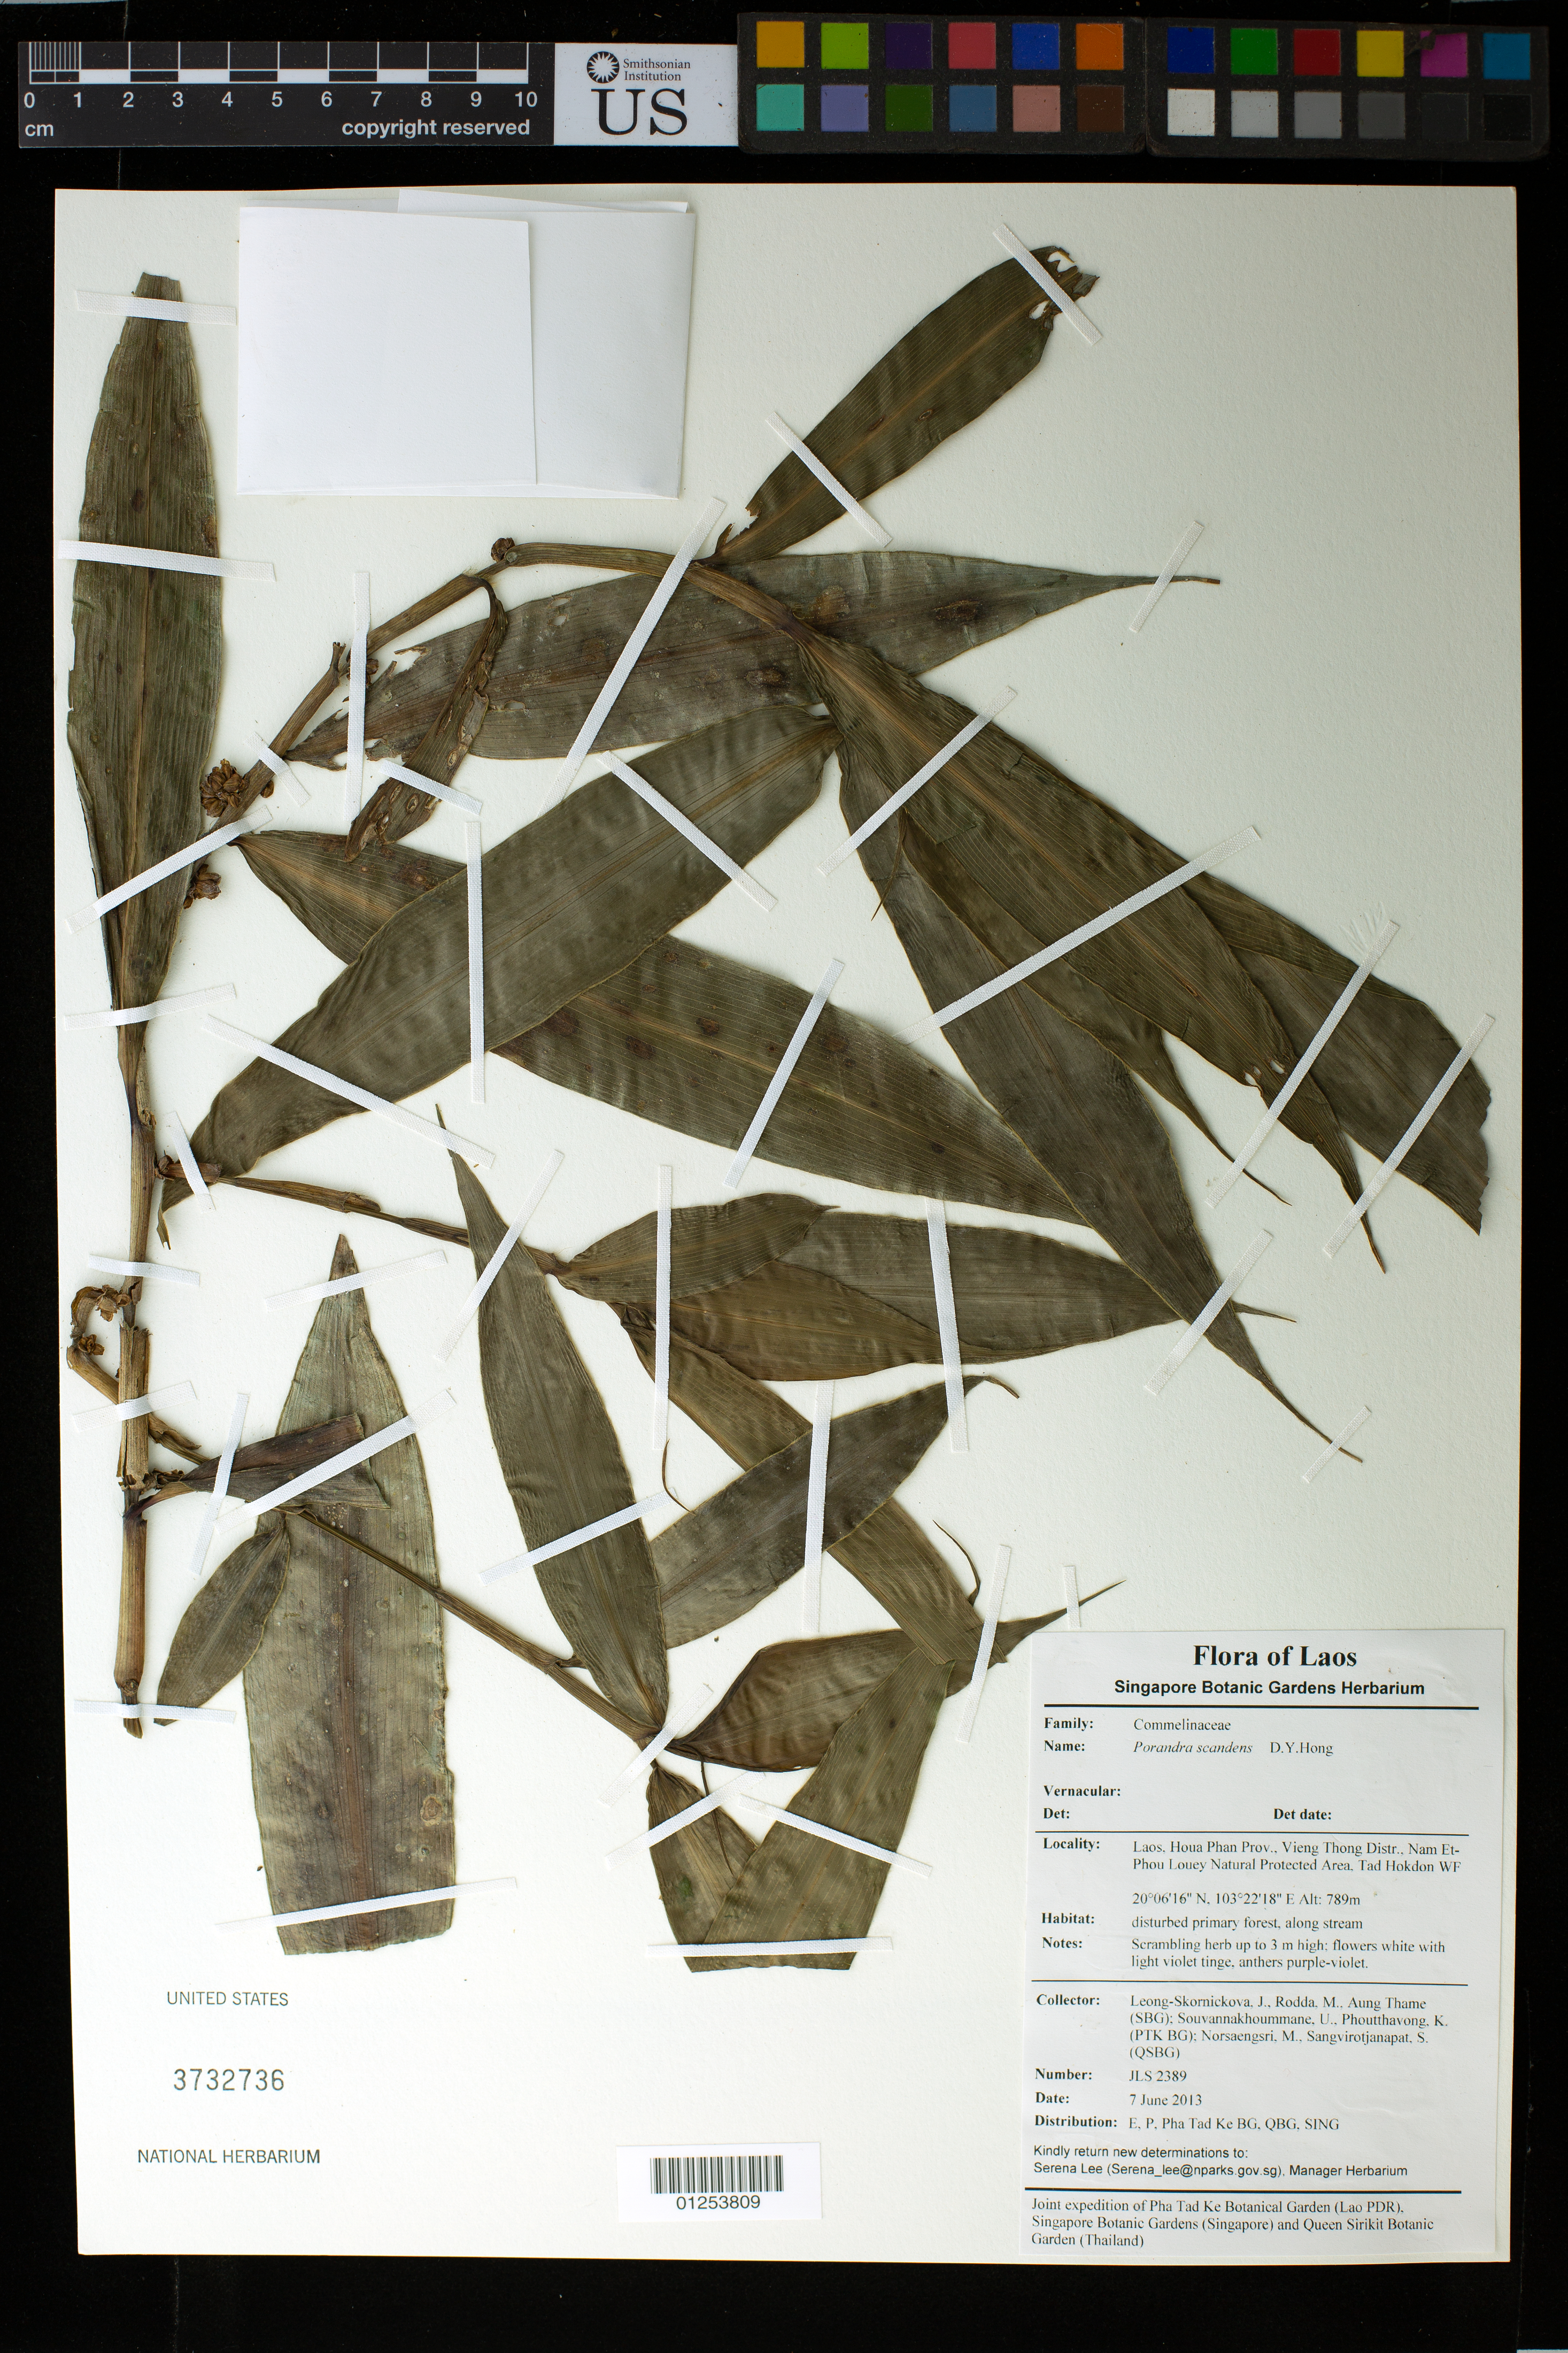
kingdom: Plantae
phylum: Tracheophyta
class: Liliopsida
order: Commelinales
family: Commelinaceae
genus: Porandra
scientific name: Porandra scandens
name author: D.Y. Hong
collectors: J. Škornicková et al.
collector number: JLS 2389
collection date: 2013-06-07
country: Laos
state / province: Houaphan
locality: Vieng Thong Distr., Nam Et-Phou Louey Natural Protected Area, Tad Hokdon WF.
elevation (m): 789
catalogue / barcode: US 3732736